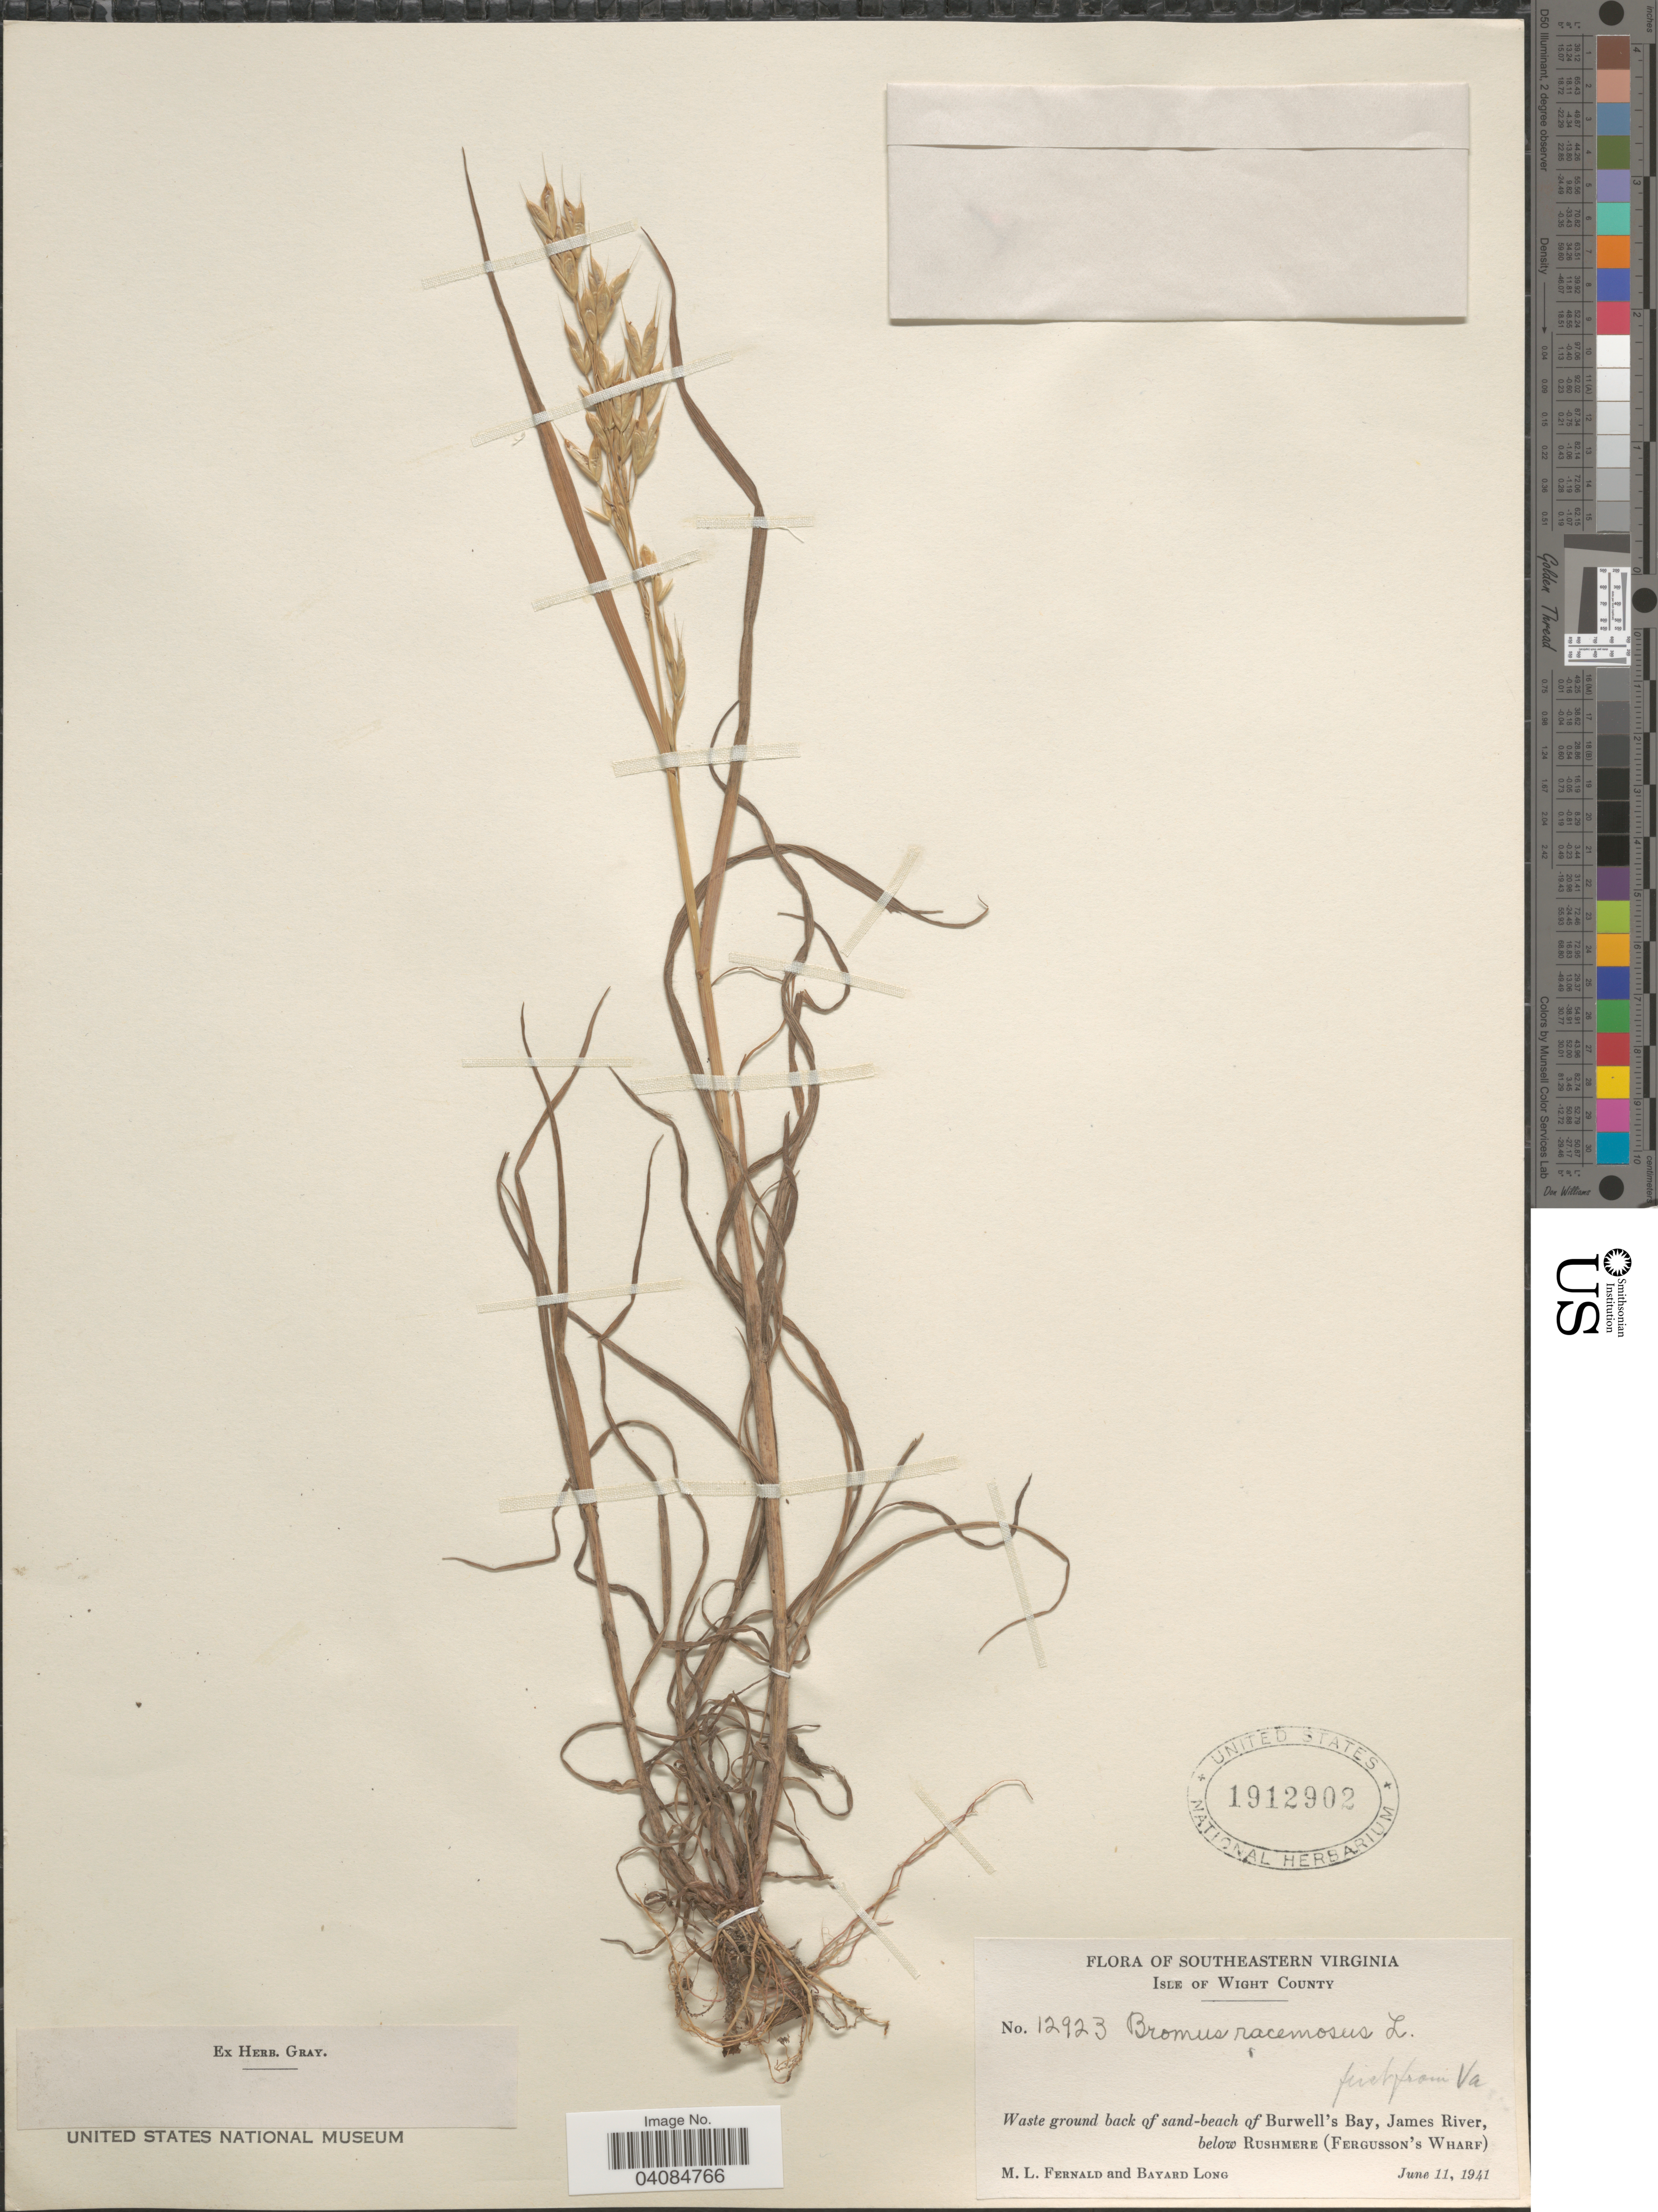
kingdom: Plantae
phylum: Tracheophyta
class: Liliopsida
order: Poales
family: Poaceae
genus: Bromus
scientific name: Bromus racemosus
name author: L.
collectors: M. L. Fernald & B. Long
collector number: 12923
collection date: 1941-06-11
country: United States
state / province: Virginia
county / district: Isle of Wight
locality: Southeastern Virginia. Isle of Wight County. Waste ground back of sand-beach of Burwell's Bay, James River, below Rushmere (Fergusson's Wharf).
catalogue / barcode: US 1912902